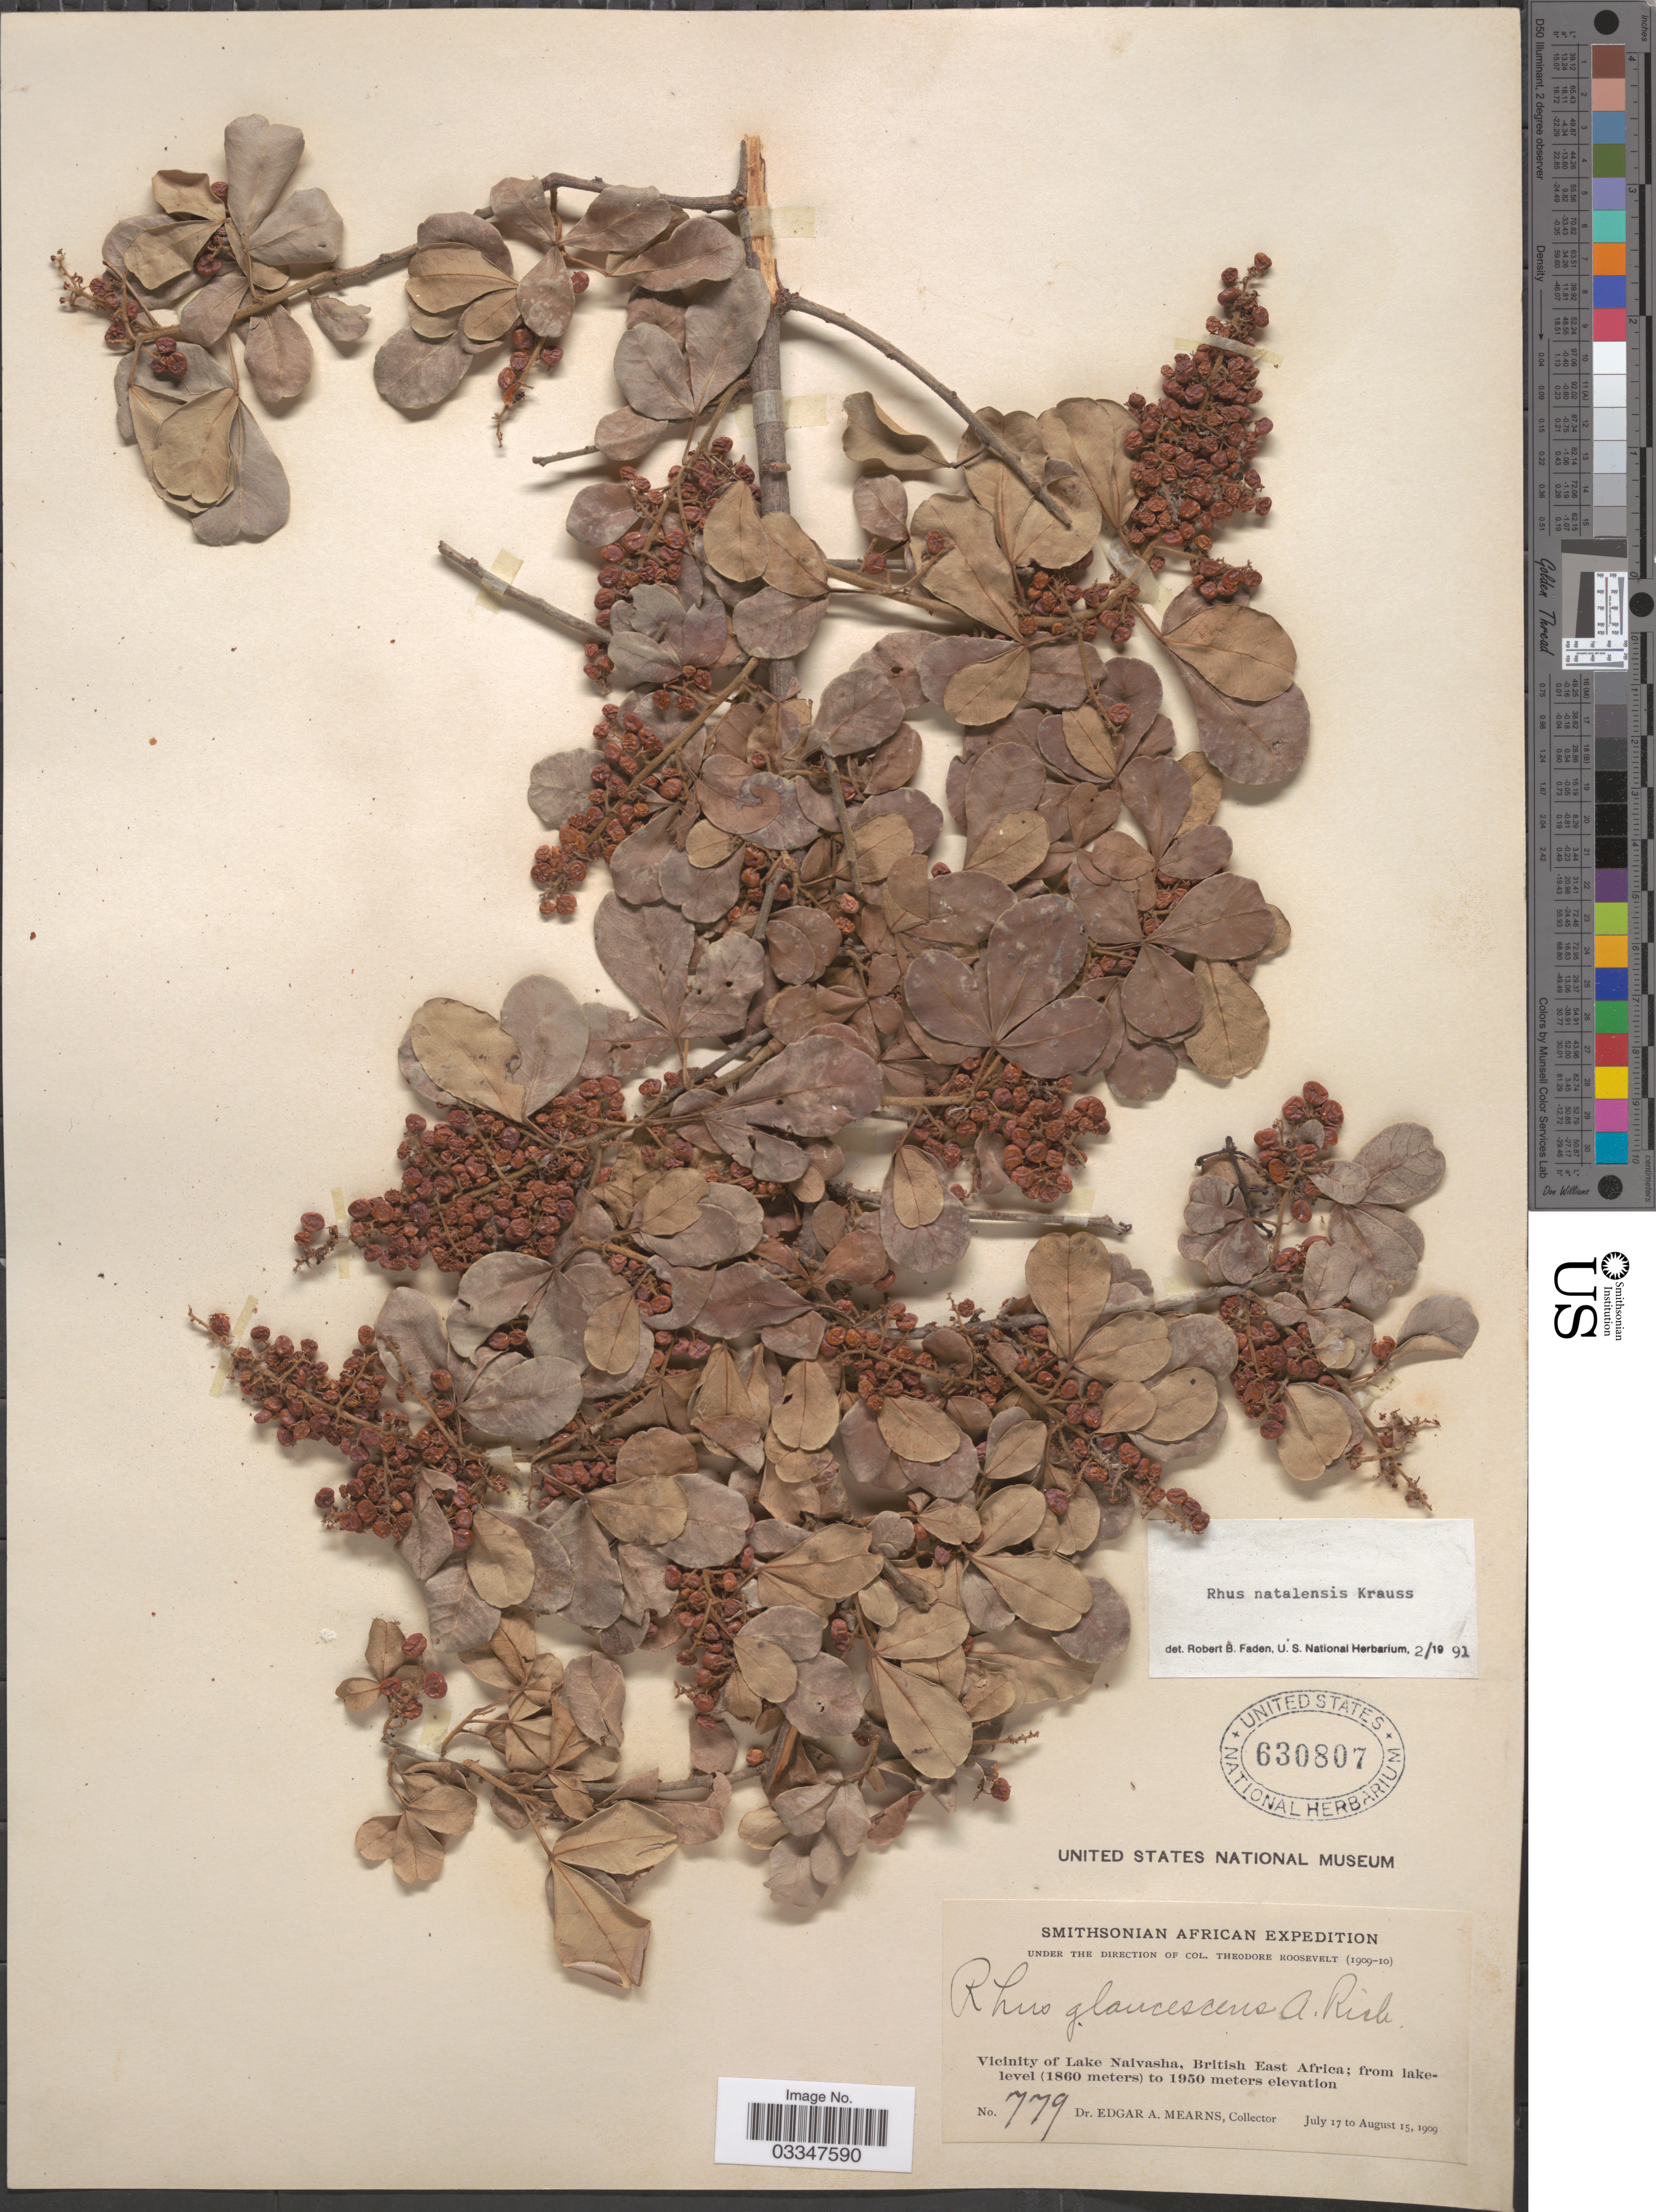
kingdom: Plantae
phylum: Tracheophyta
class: Magnoliopsida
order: Sapindales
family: Anacardiaceae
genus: Rhus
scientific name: Rhus natalensis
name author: Bernh.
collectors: E. A. Mearns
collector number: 779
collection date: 1909-07-17/1909-08-15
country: Kenya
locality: Vicinity of Lake Naivasha, British East Africa.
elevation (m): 1860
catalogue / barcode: US 630807